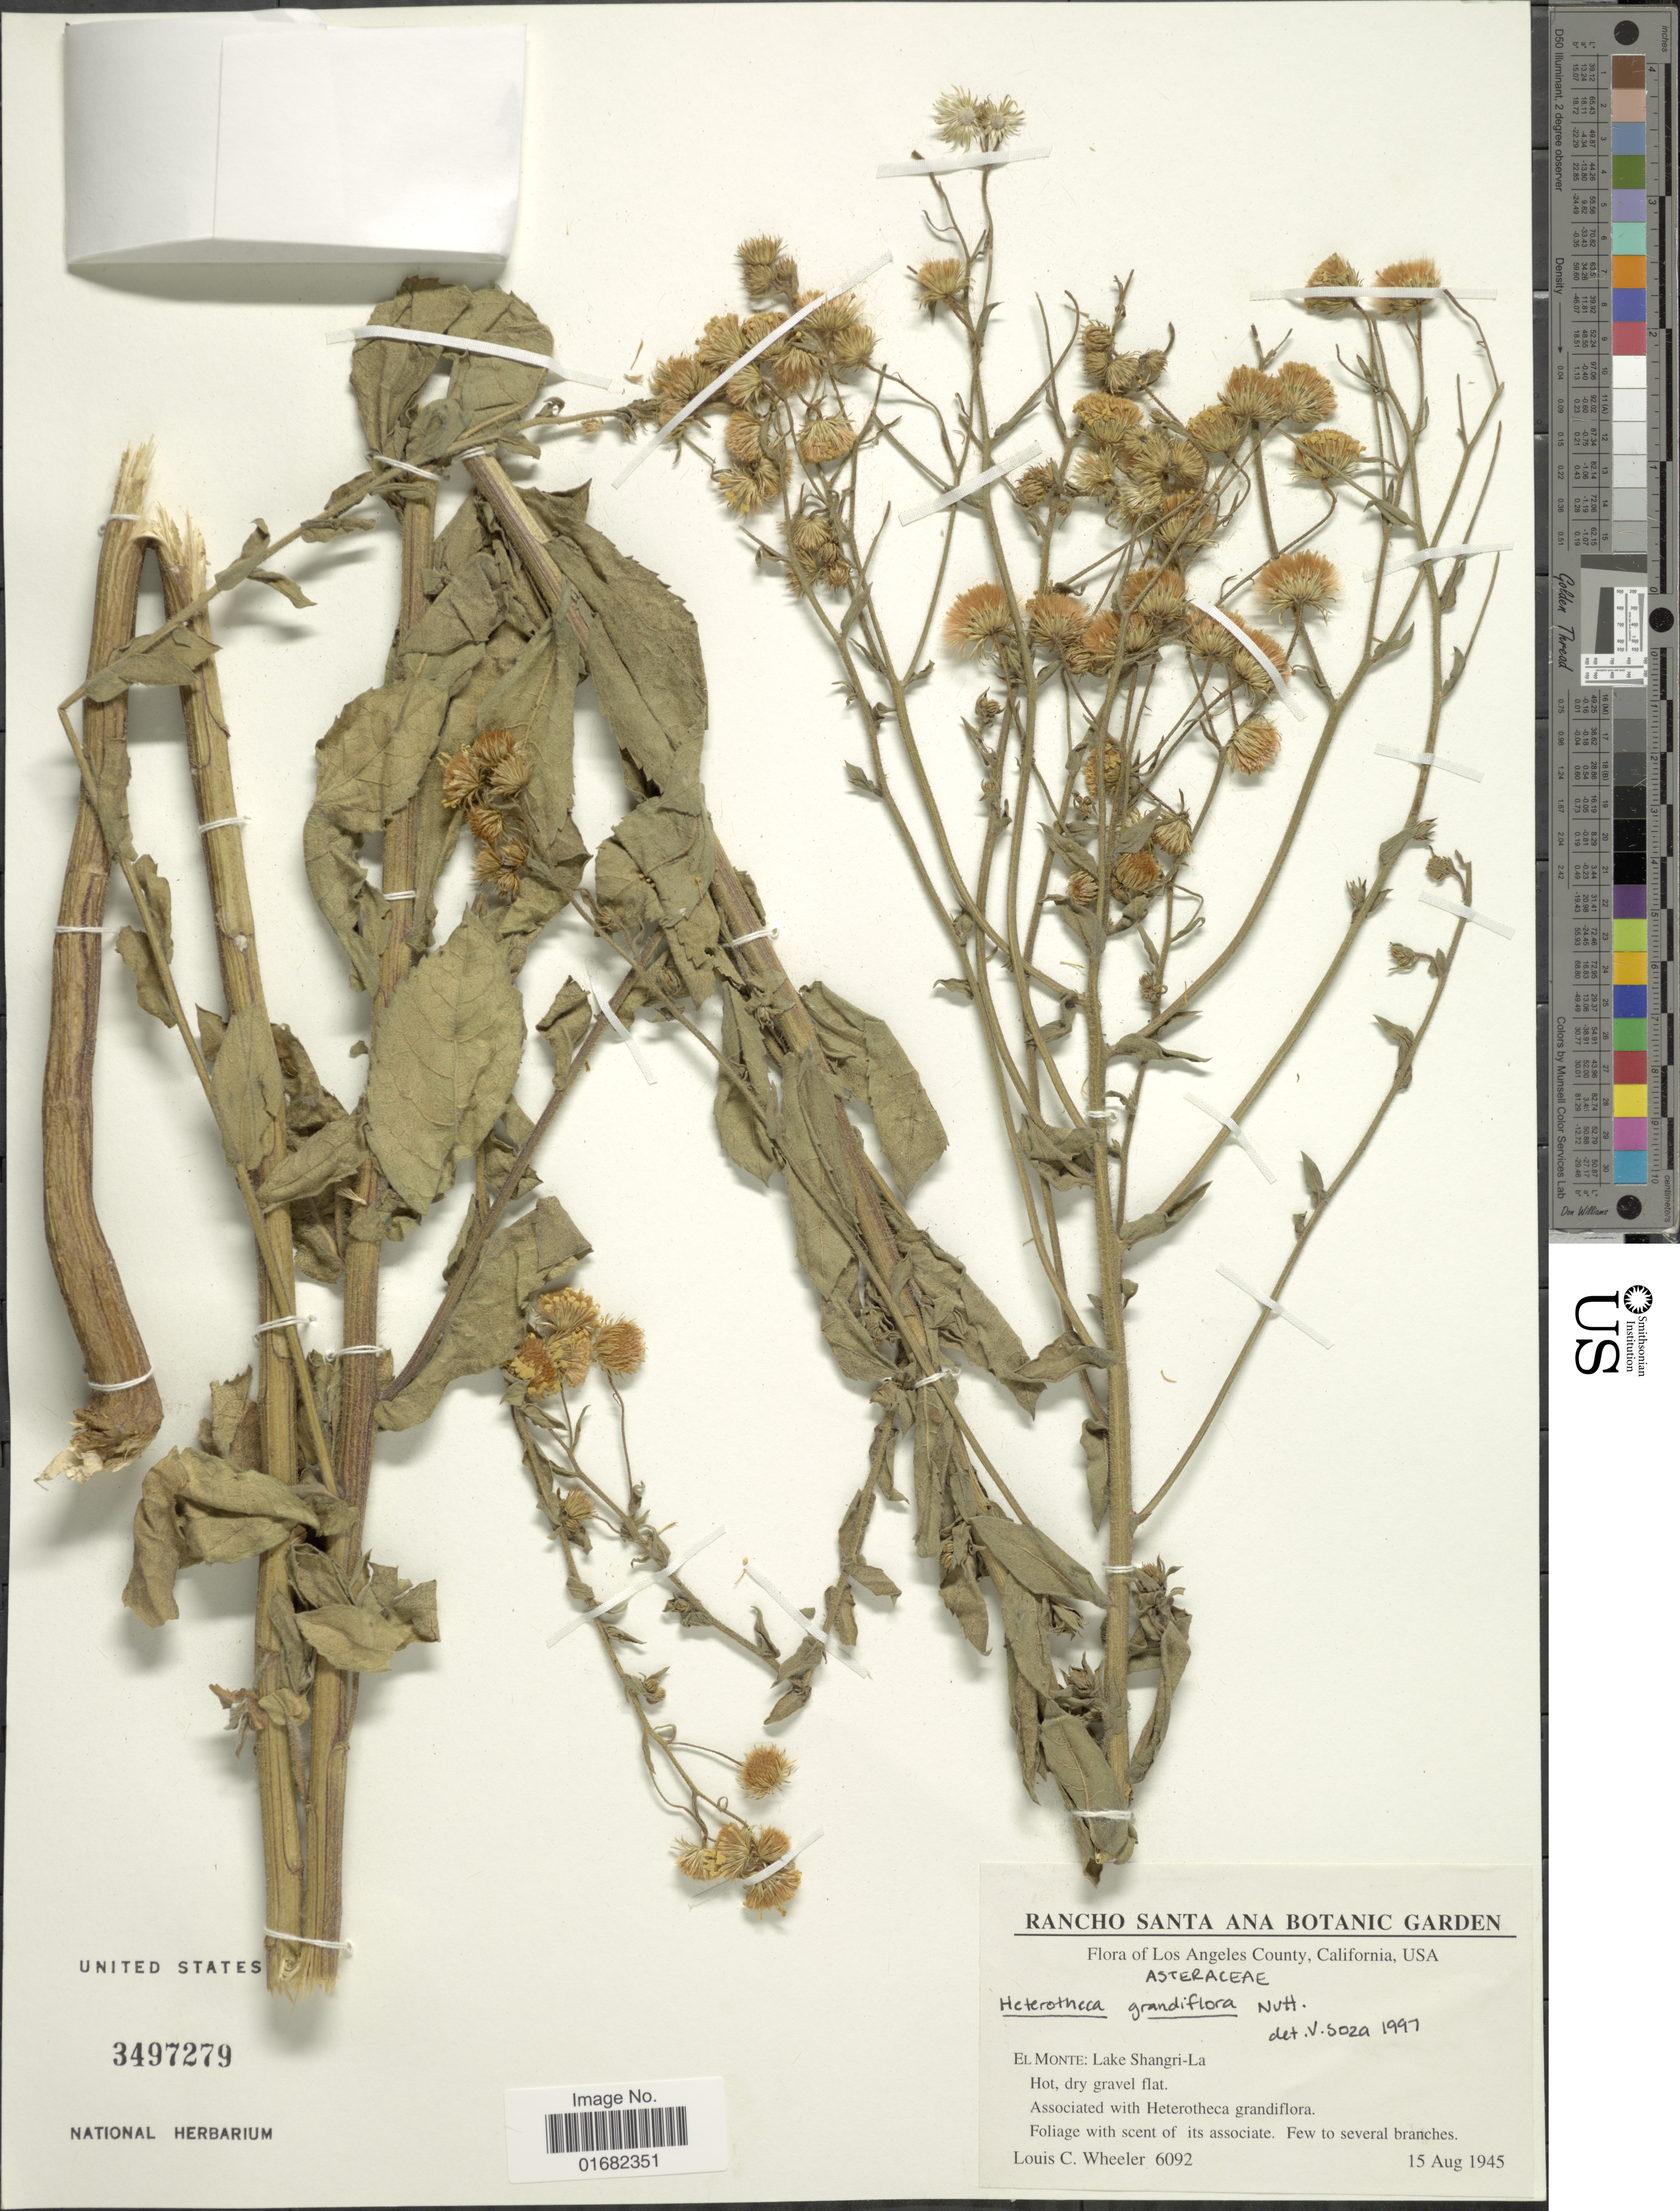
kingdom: Plantae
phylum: Tracheophyta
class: Magnoliopsida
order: Asterales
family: Asteraceae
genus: Heterotheca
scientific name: Heterotheca grandiflora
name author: Nutt.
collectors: L. C. Wheeler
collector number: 6092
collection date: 1945-08-15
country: United States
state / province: California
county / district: Los Angeles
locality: Los Angeles County. El Monte: Lake Shangri-La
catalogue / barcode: US 3497279